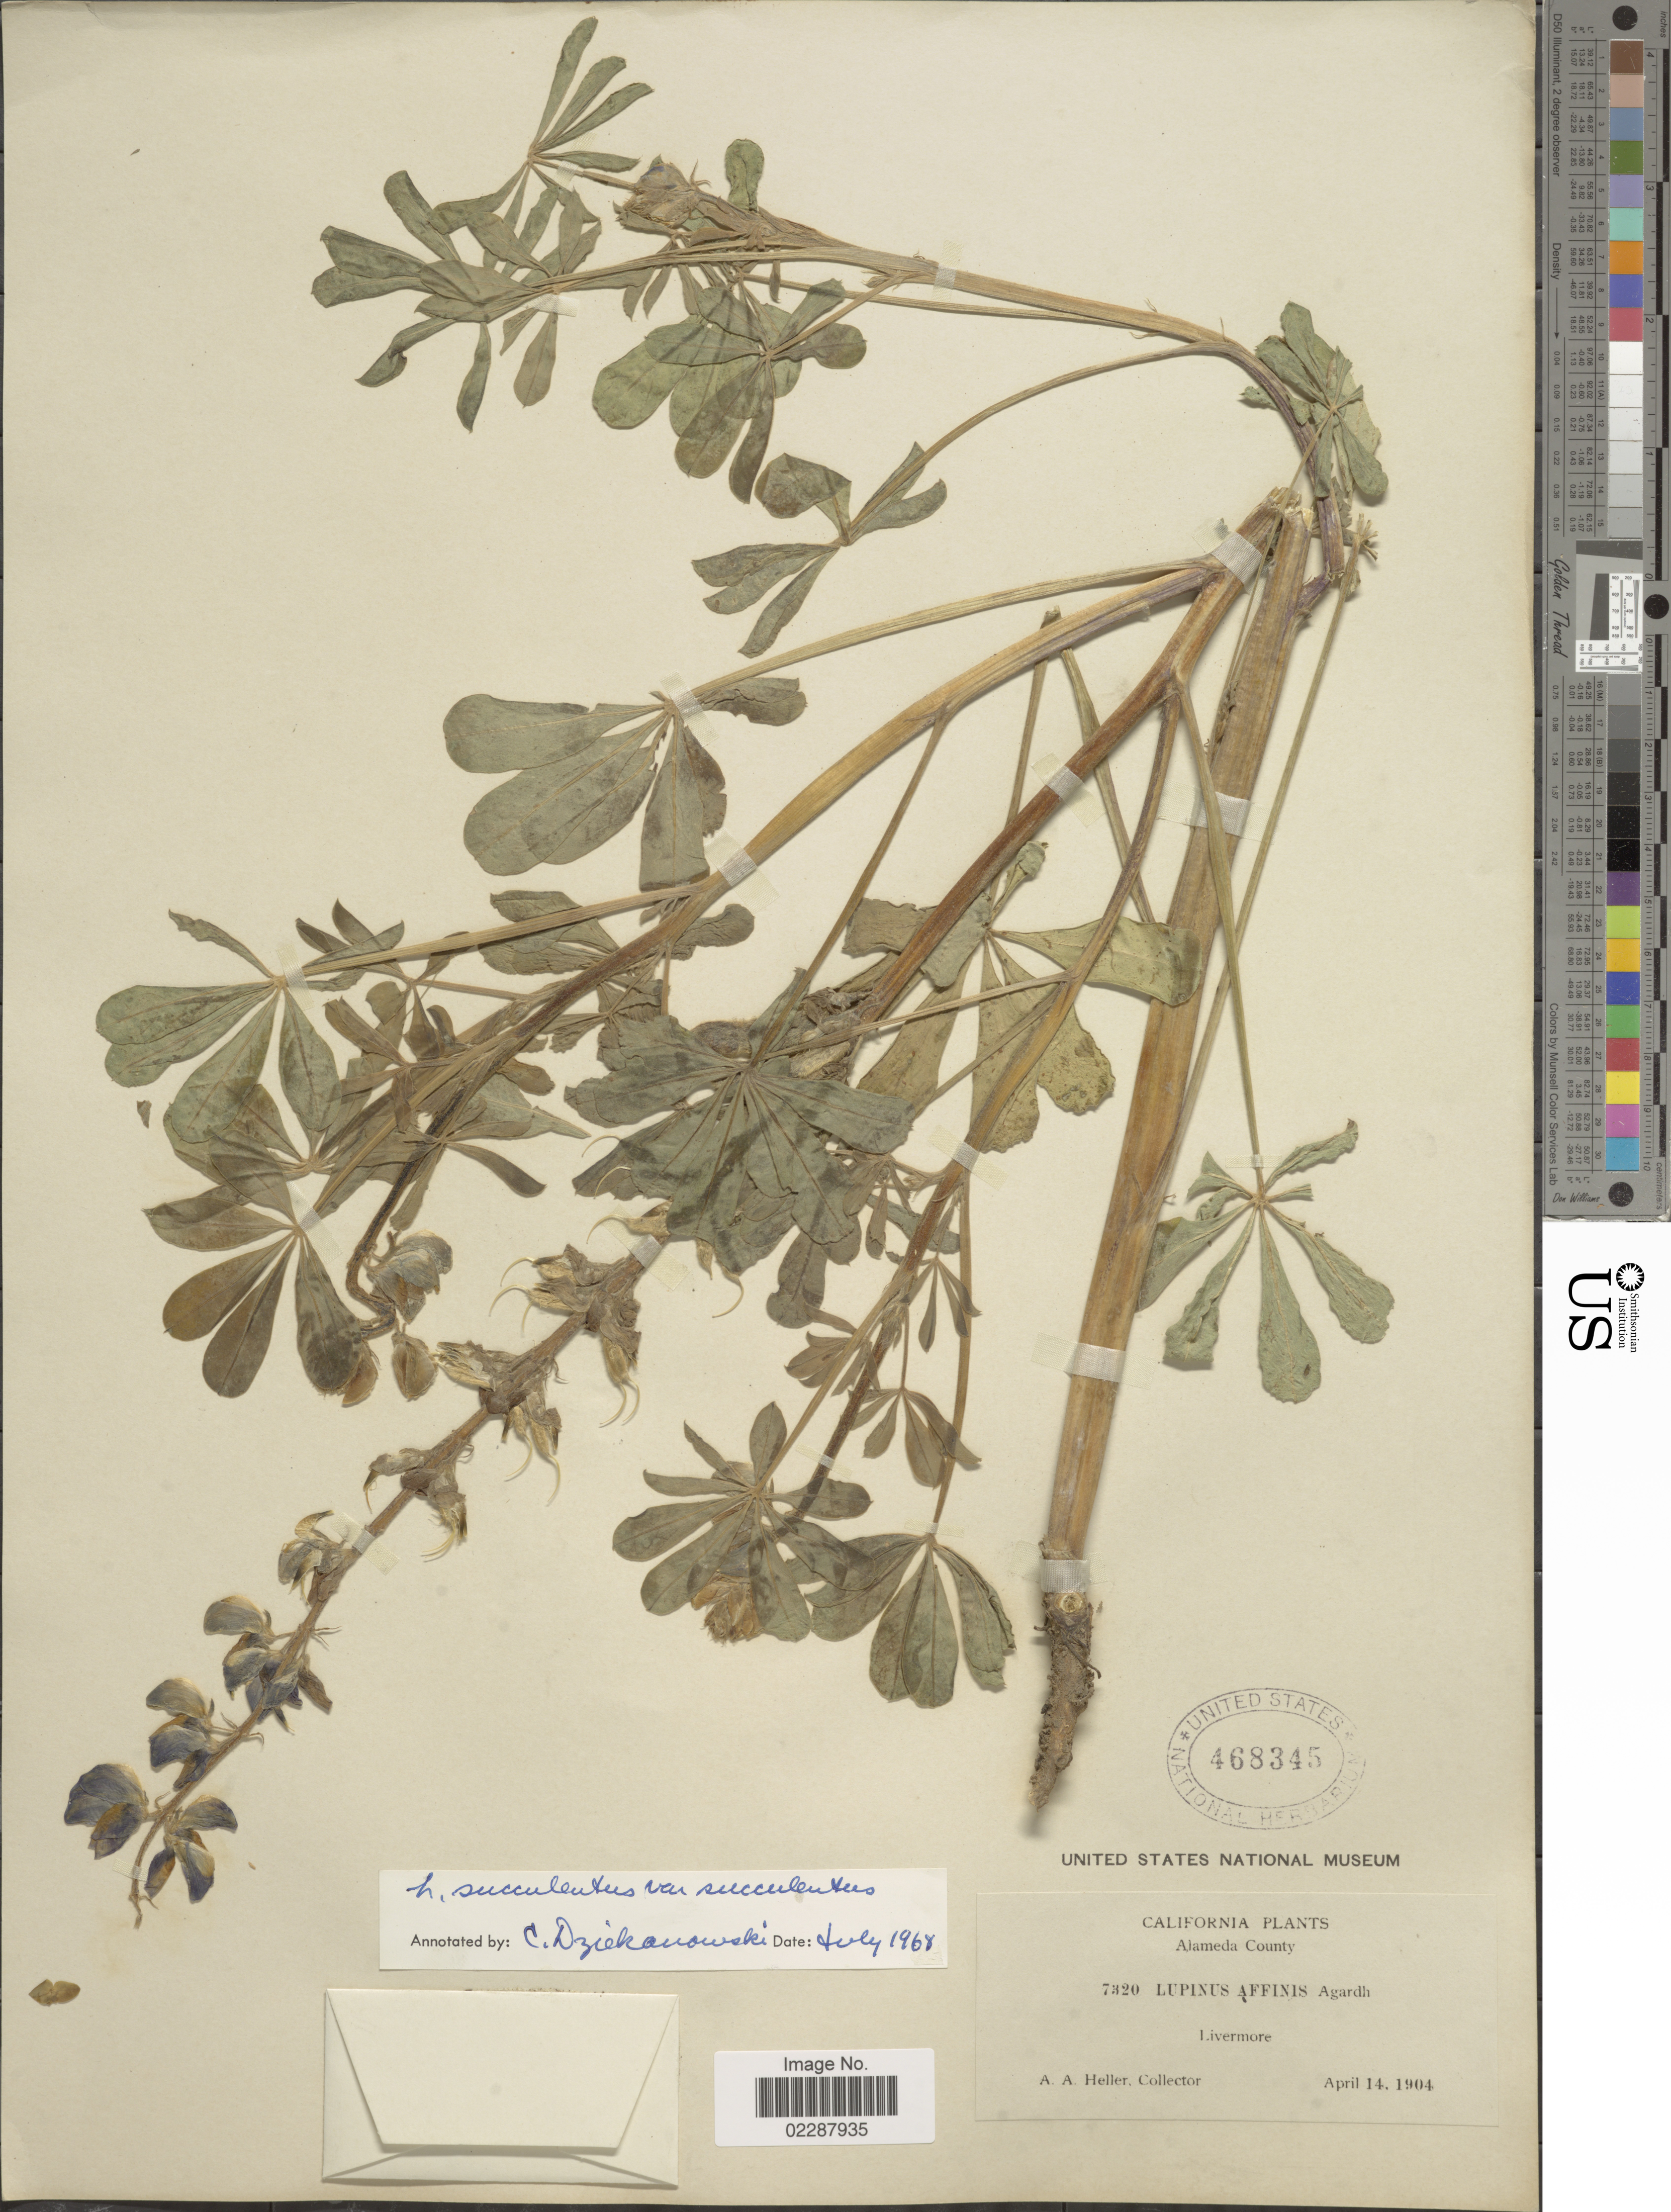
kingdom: Plantae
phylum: Tracheophyta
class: Magnoliopsida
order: Fabales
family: Fabaceae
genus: Lupinus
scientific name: Lupinus succulentus var. succulentus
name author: Douglas ex K. Koch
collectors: A. A. Heller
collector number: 7320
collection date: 1904-04-14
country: United States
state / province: California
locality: Livermole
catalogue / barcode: US 468345